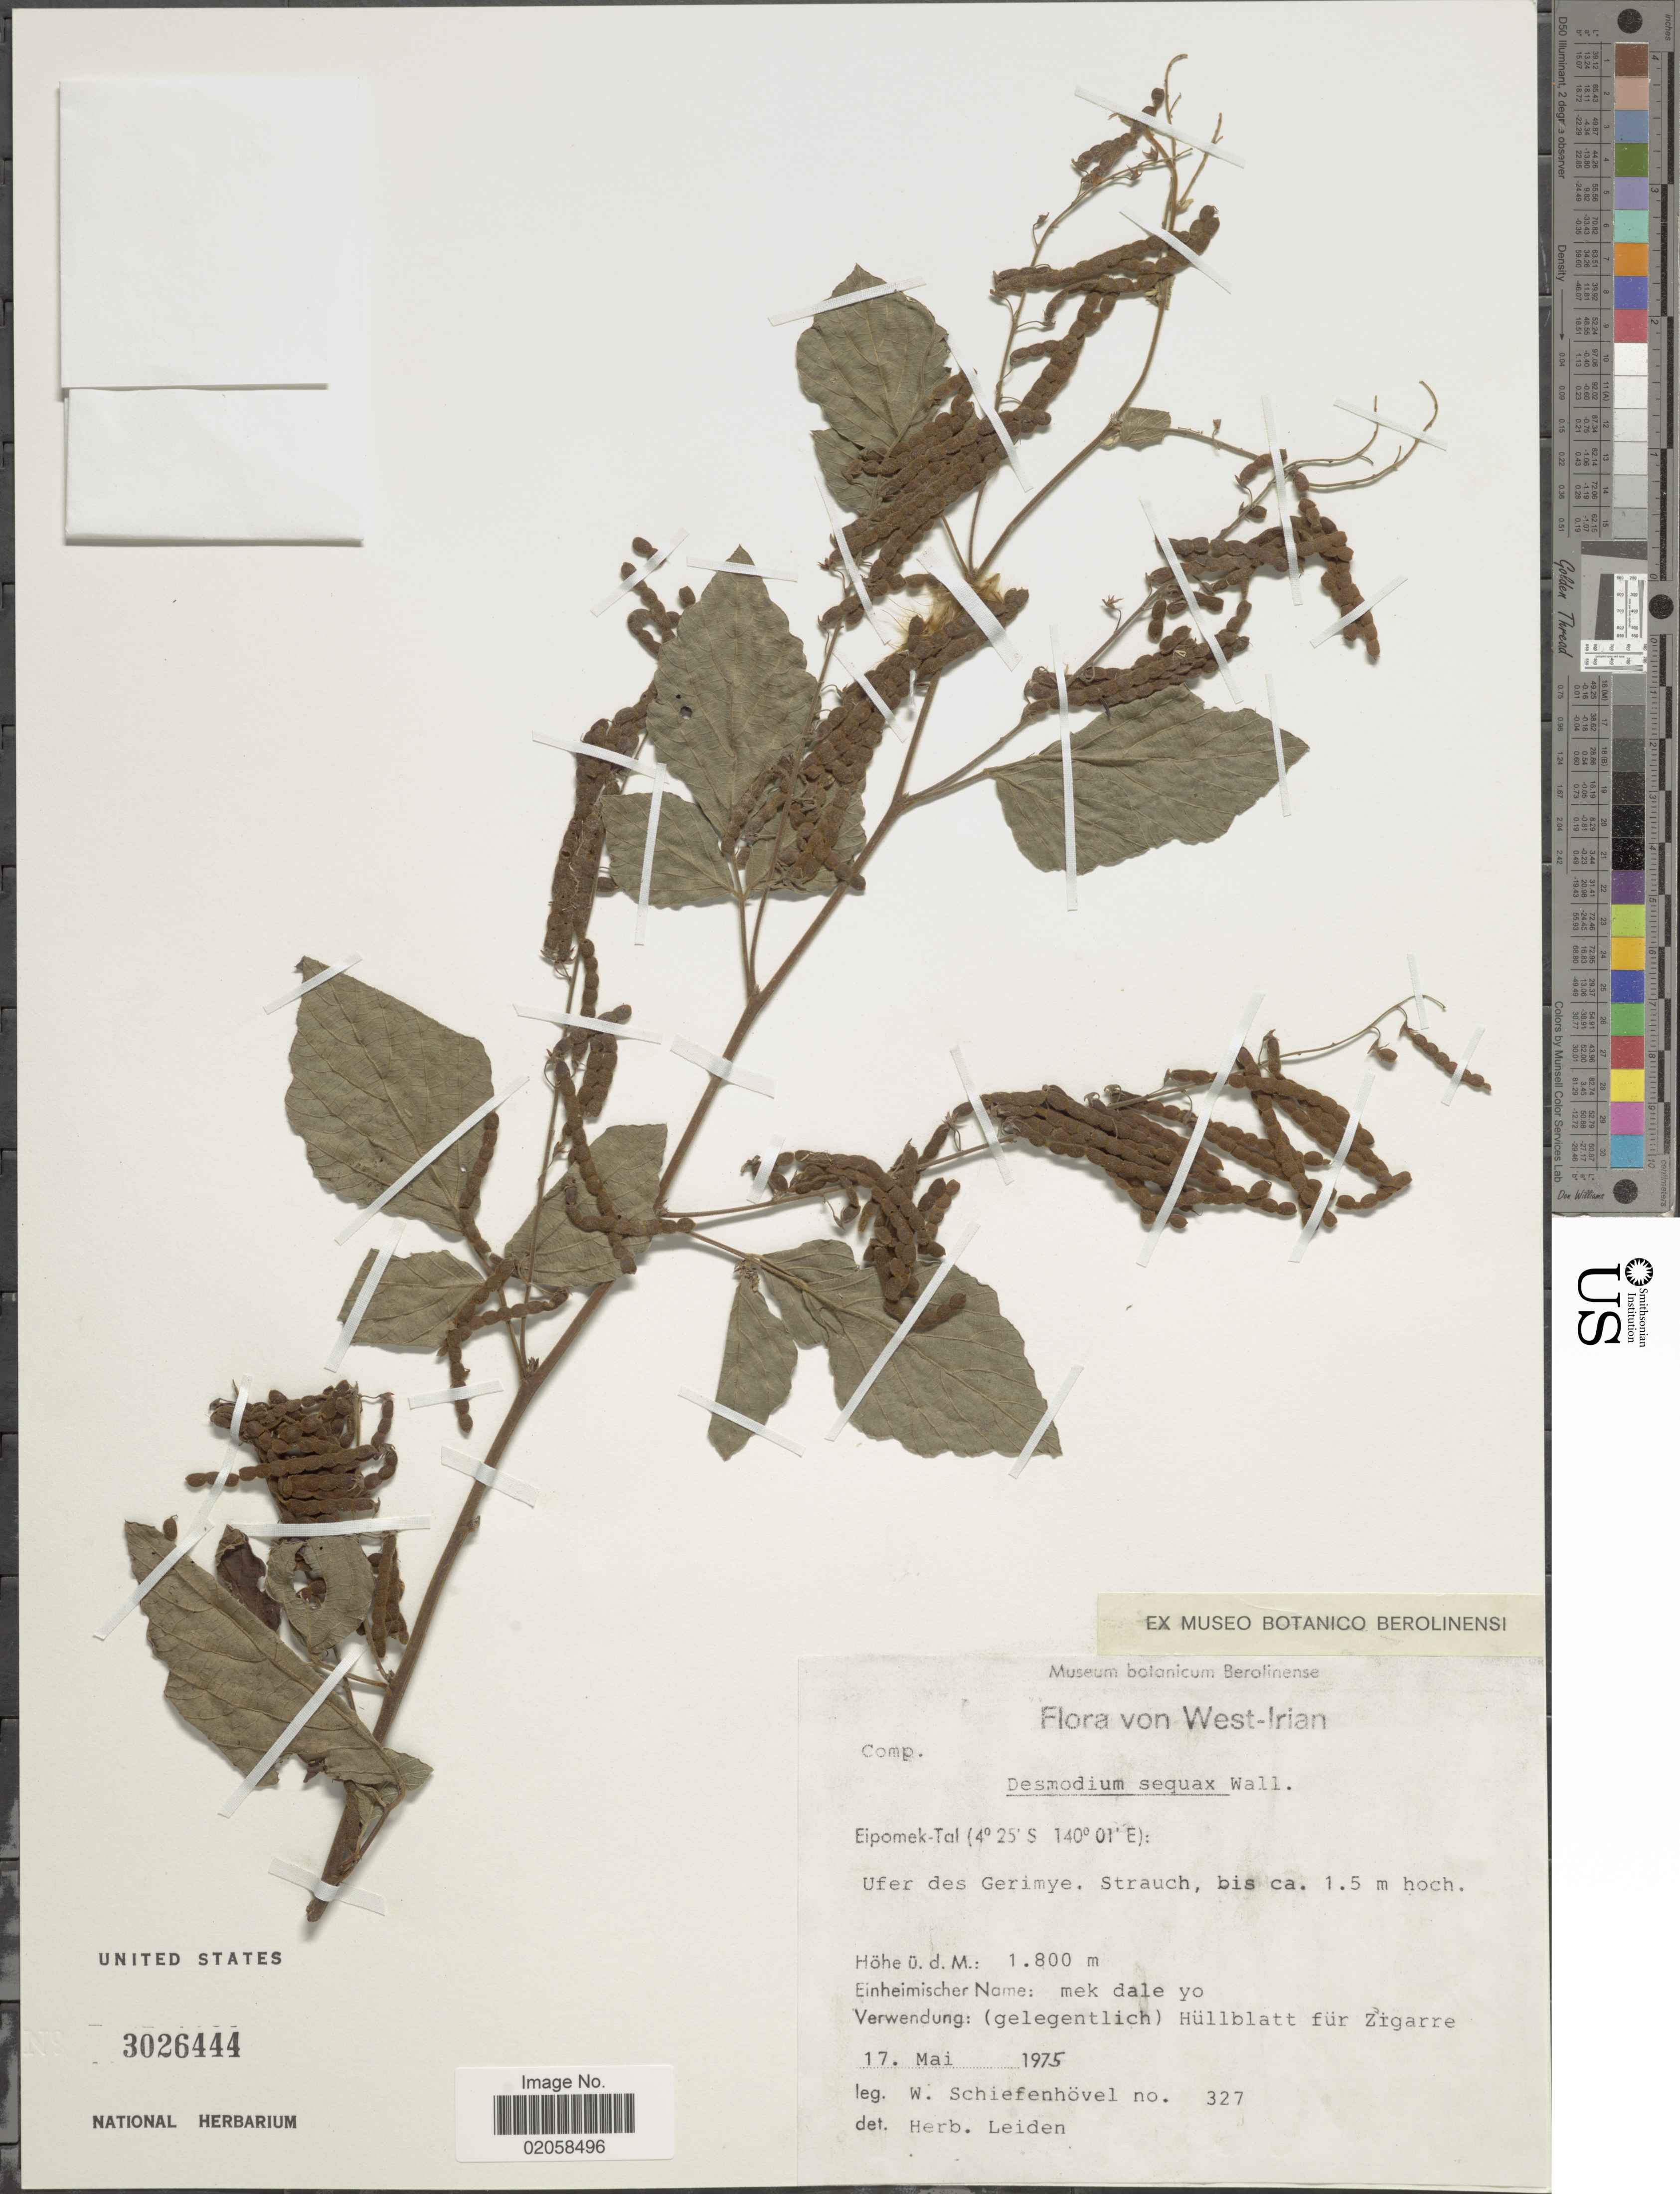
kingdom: Plantae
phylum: Tracheophyta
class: Magnoliopsida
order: Fabales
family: Fabaceae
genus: Puhuaea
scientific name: Puhuaea sequax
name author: (Wall.) H. Ohashi & K. Ohashi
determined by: Strong, Mark T., (BOT), Smithsonian Institution - National Museum of Natural History (UNITED STATES)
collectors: W. Schiefenhövel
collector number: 327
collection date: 1975-05-17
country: Indonesia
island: New Guinea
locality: West-Irian, Epomek-Tal, Ufer des Gerimye, Strauch, bis ca. 1.5 m hoch, Einheimischer Name: mek dale yo, Verwendung: (gelegentlich) Hullblatt fur Zigarre.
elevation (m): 1800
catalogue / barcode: US 3026444